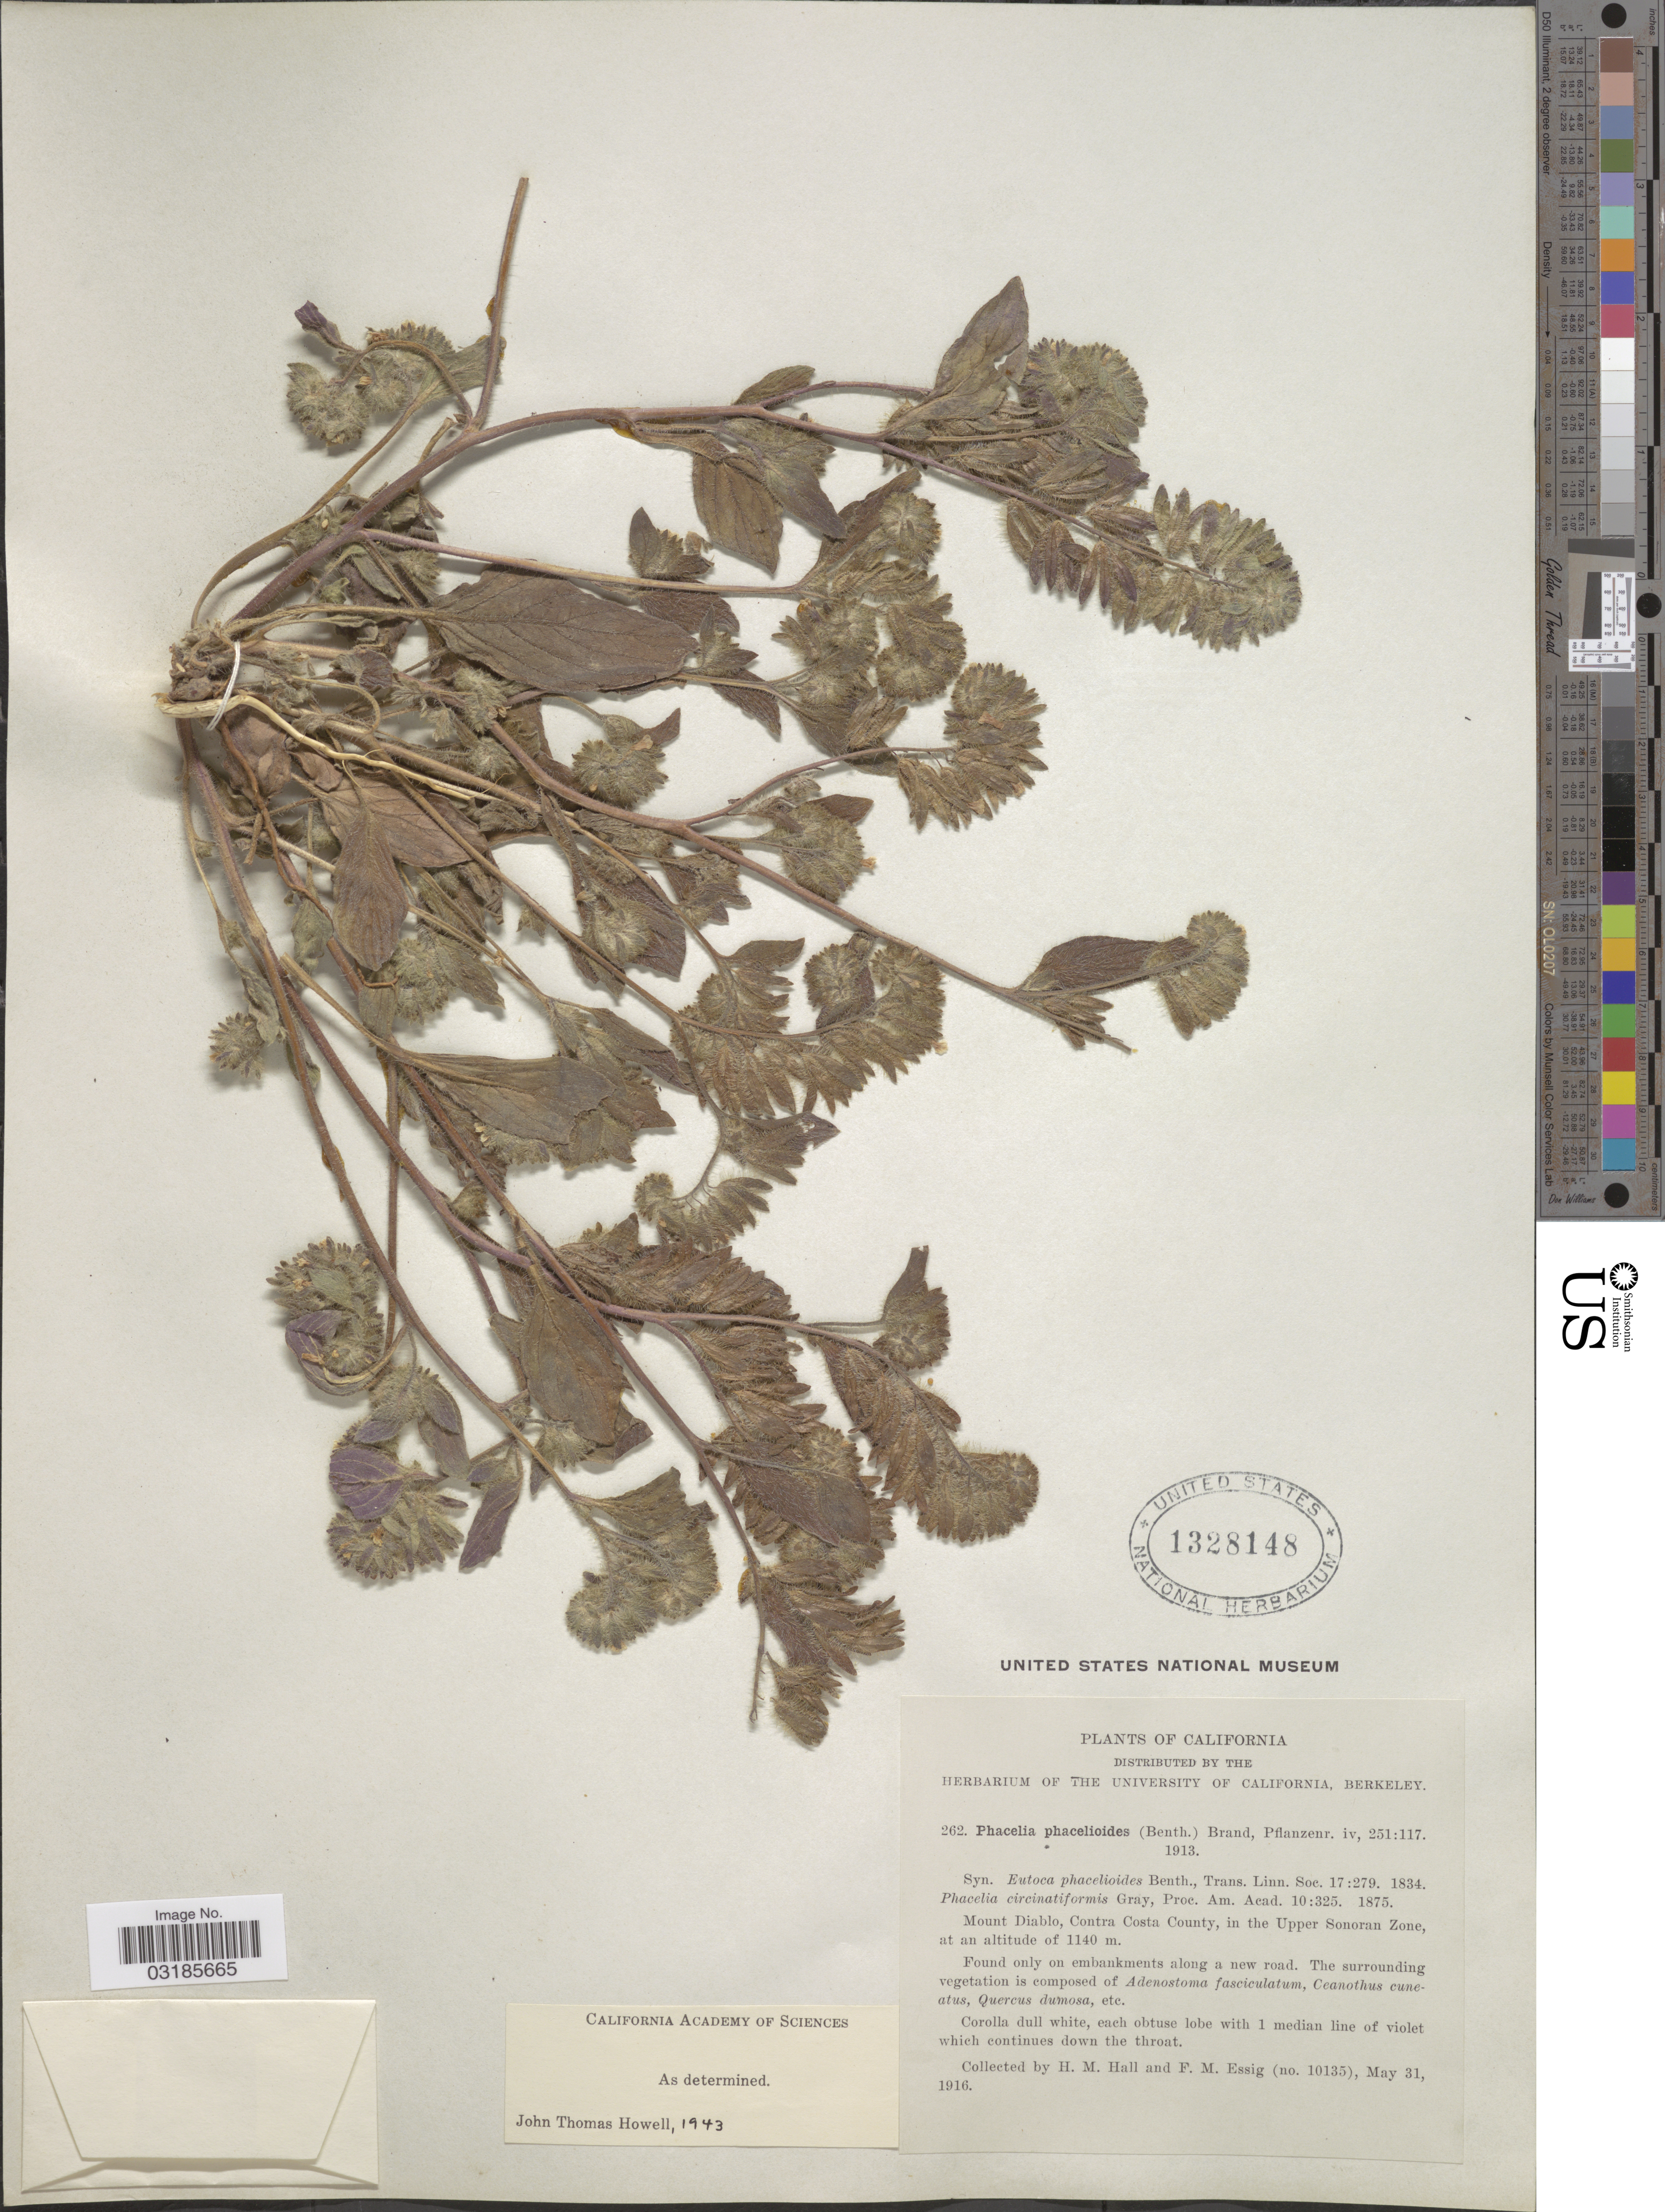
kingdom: Plantae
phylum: Tracheophyta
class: Magnoliopsida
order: Boraginales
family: Hydrophyllaceae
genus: Phacelia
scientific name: Phacelia phacelioides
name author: (Benth.) Brand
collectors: H. M. Hall & F. Essig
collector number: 10135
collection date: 1916-05-31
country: United States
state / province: California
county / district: Contra Costa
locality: Mount Diablo, Contra Costa County, in the Upper Sonoran Zone.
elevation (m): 1140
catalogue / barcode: US 1328148